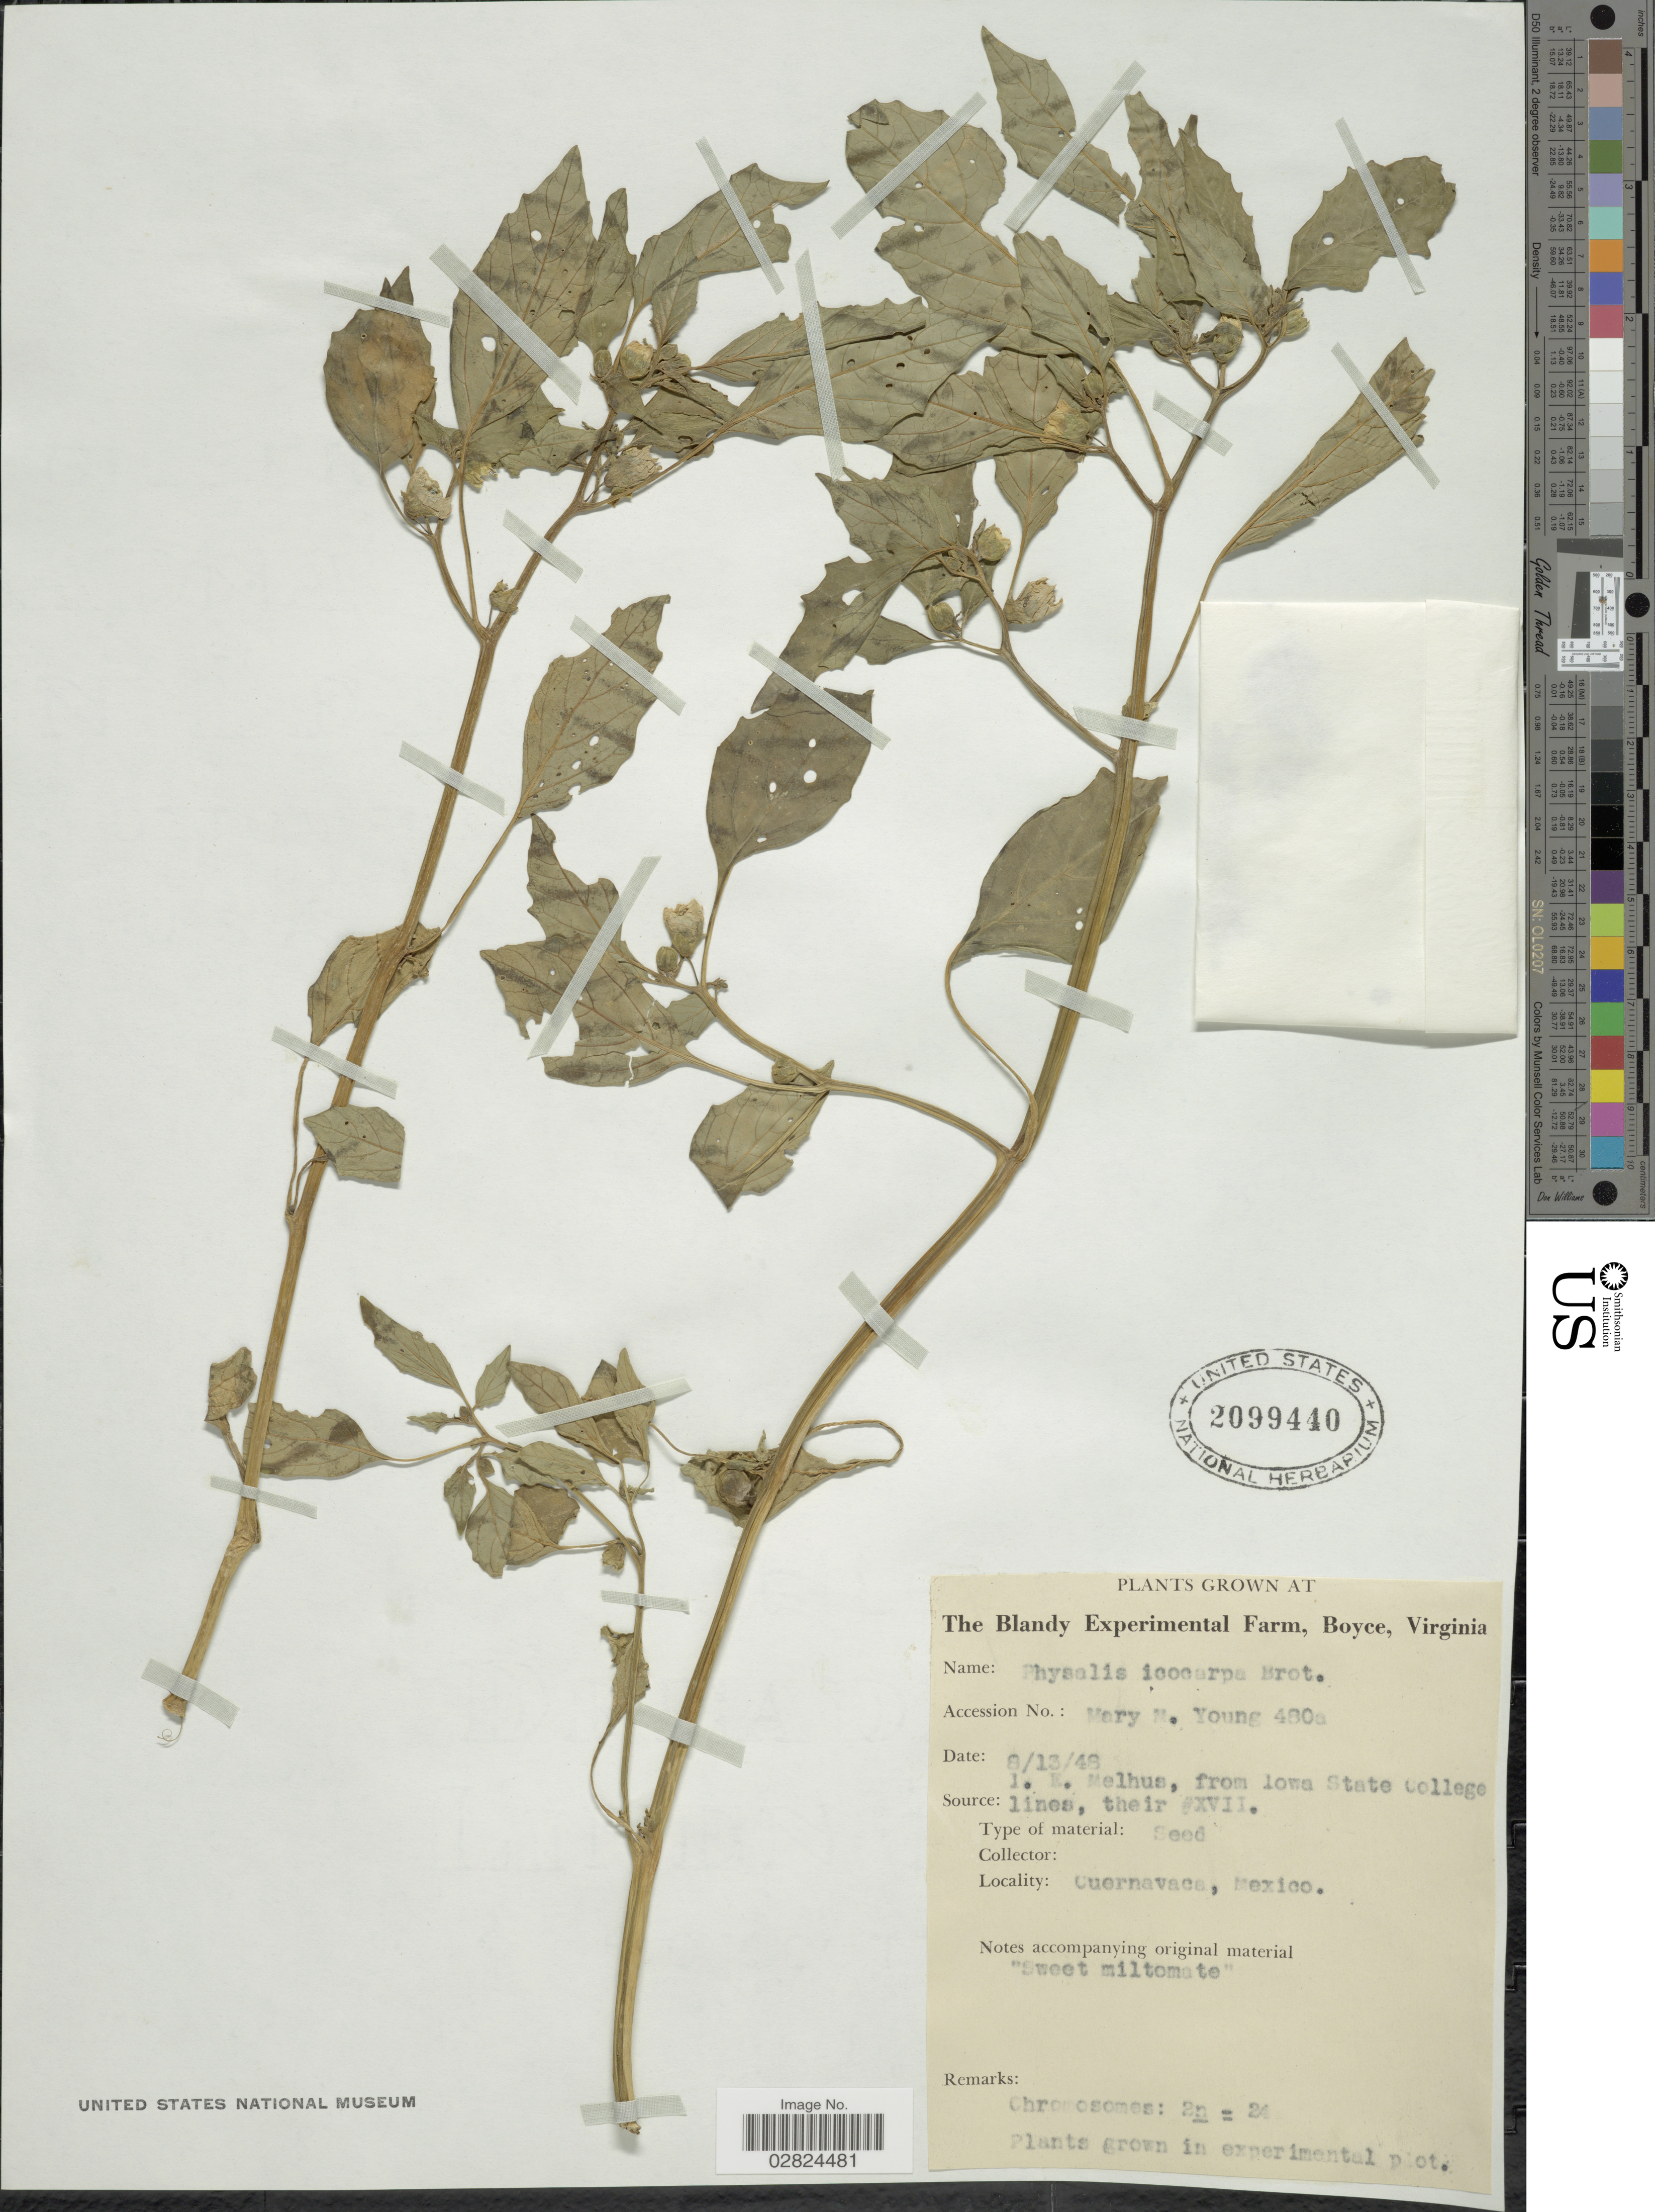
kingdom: Plantae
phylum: Tracheophyta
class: Magnoliopsida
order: Solanales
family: Solanaceae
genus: Physalis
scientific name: Physalis ixocarpa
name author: Brot. ex Hornem.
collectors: M. Young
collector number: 480a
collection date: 1948-08-13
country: United States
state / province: Virginia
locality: The Blandy Experimental Farm, Boyce.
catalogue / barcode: US 2099440